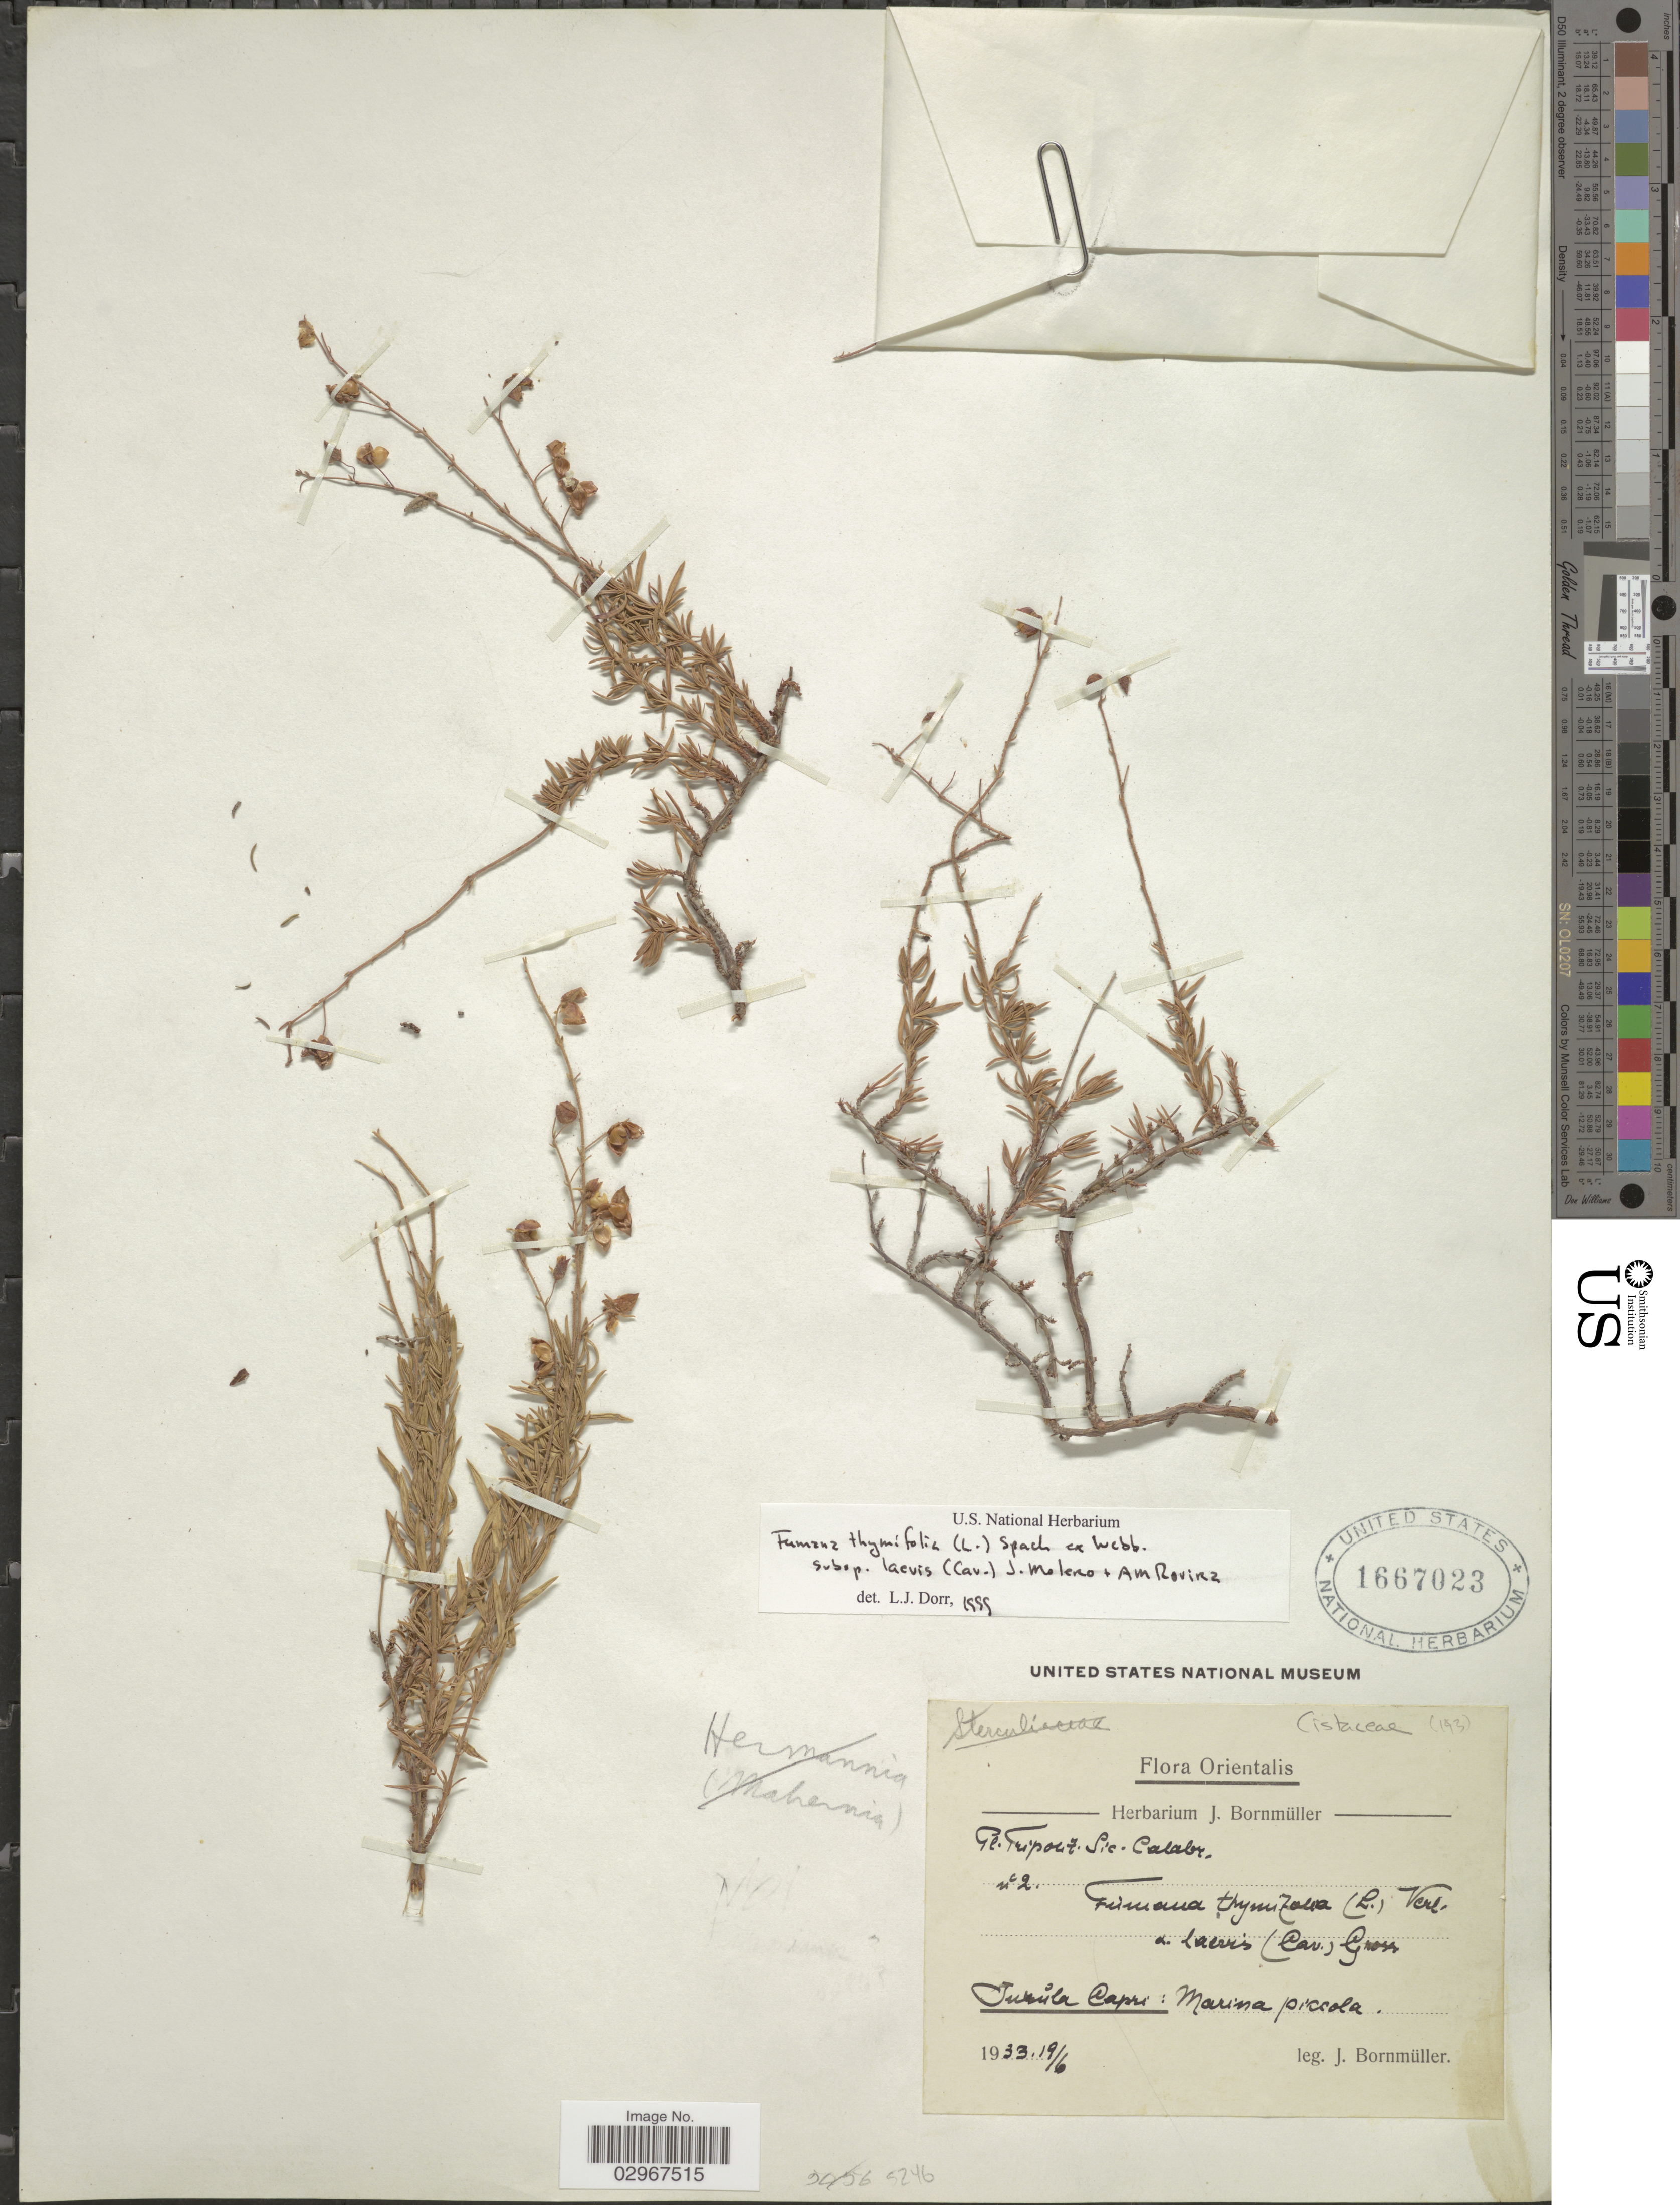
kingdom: Plantae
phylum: Tracheophyta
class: Magnoliopsida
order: Malvales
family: Cistaceae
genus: Fumana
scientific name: Fumana thymifolia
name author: (L.) Spach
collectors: J. Bornmüller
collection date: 1933-06-19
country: Italy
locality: Orientalis. Jurula [interpreted] Capri: Marina piccola.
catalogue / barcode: US 1667023